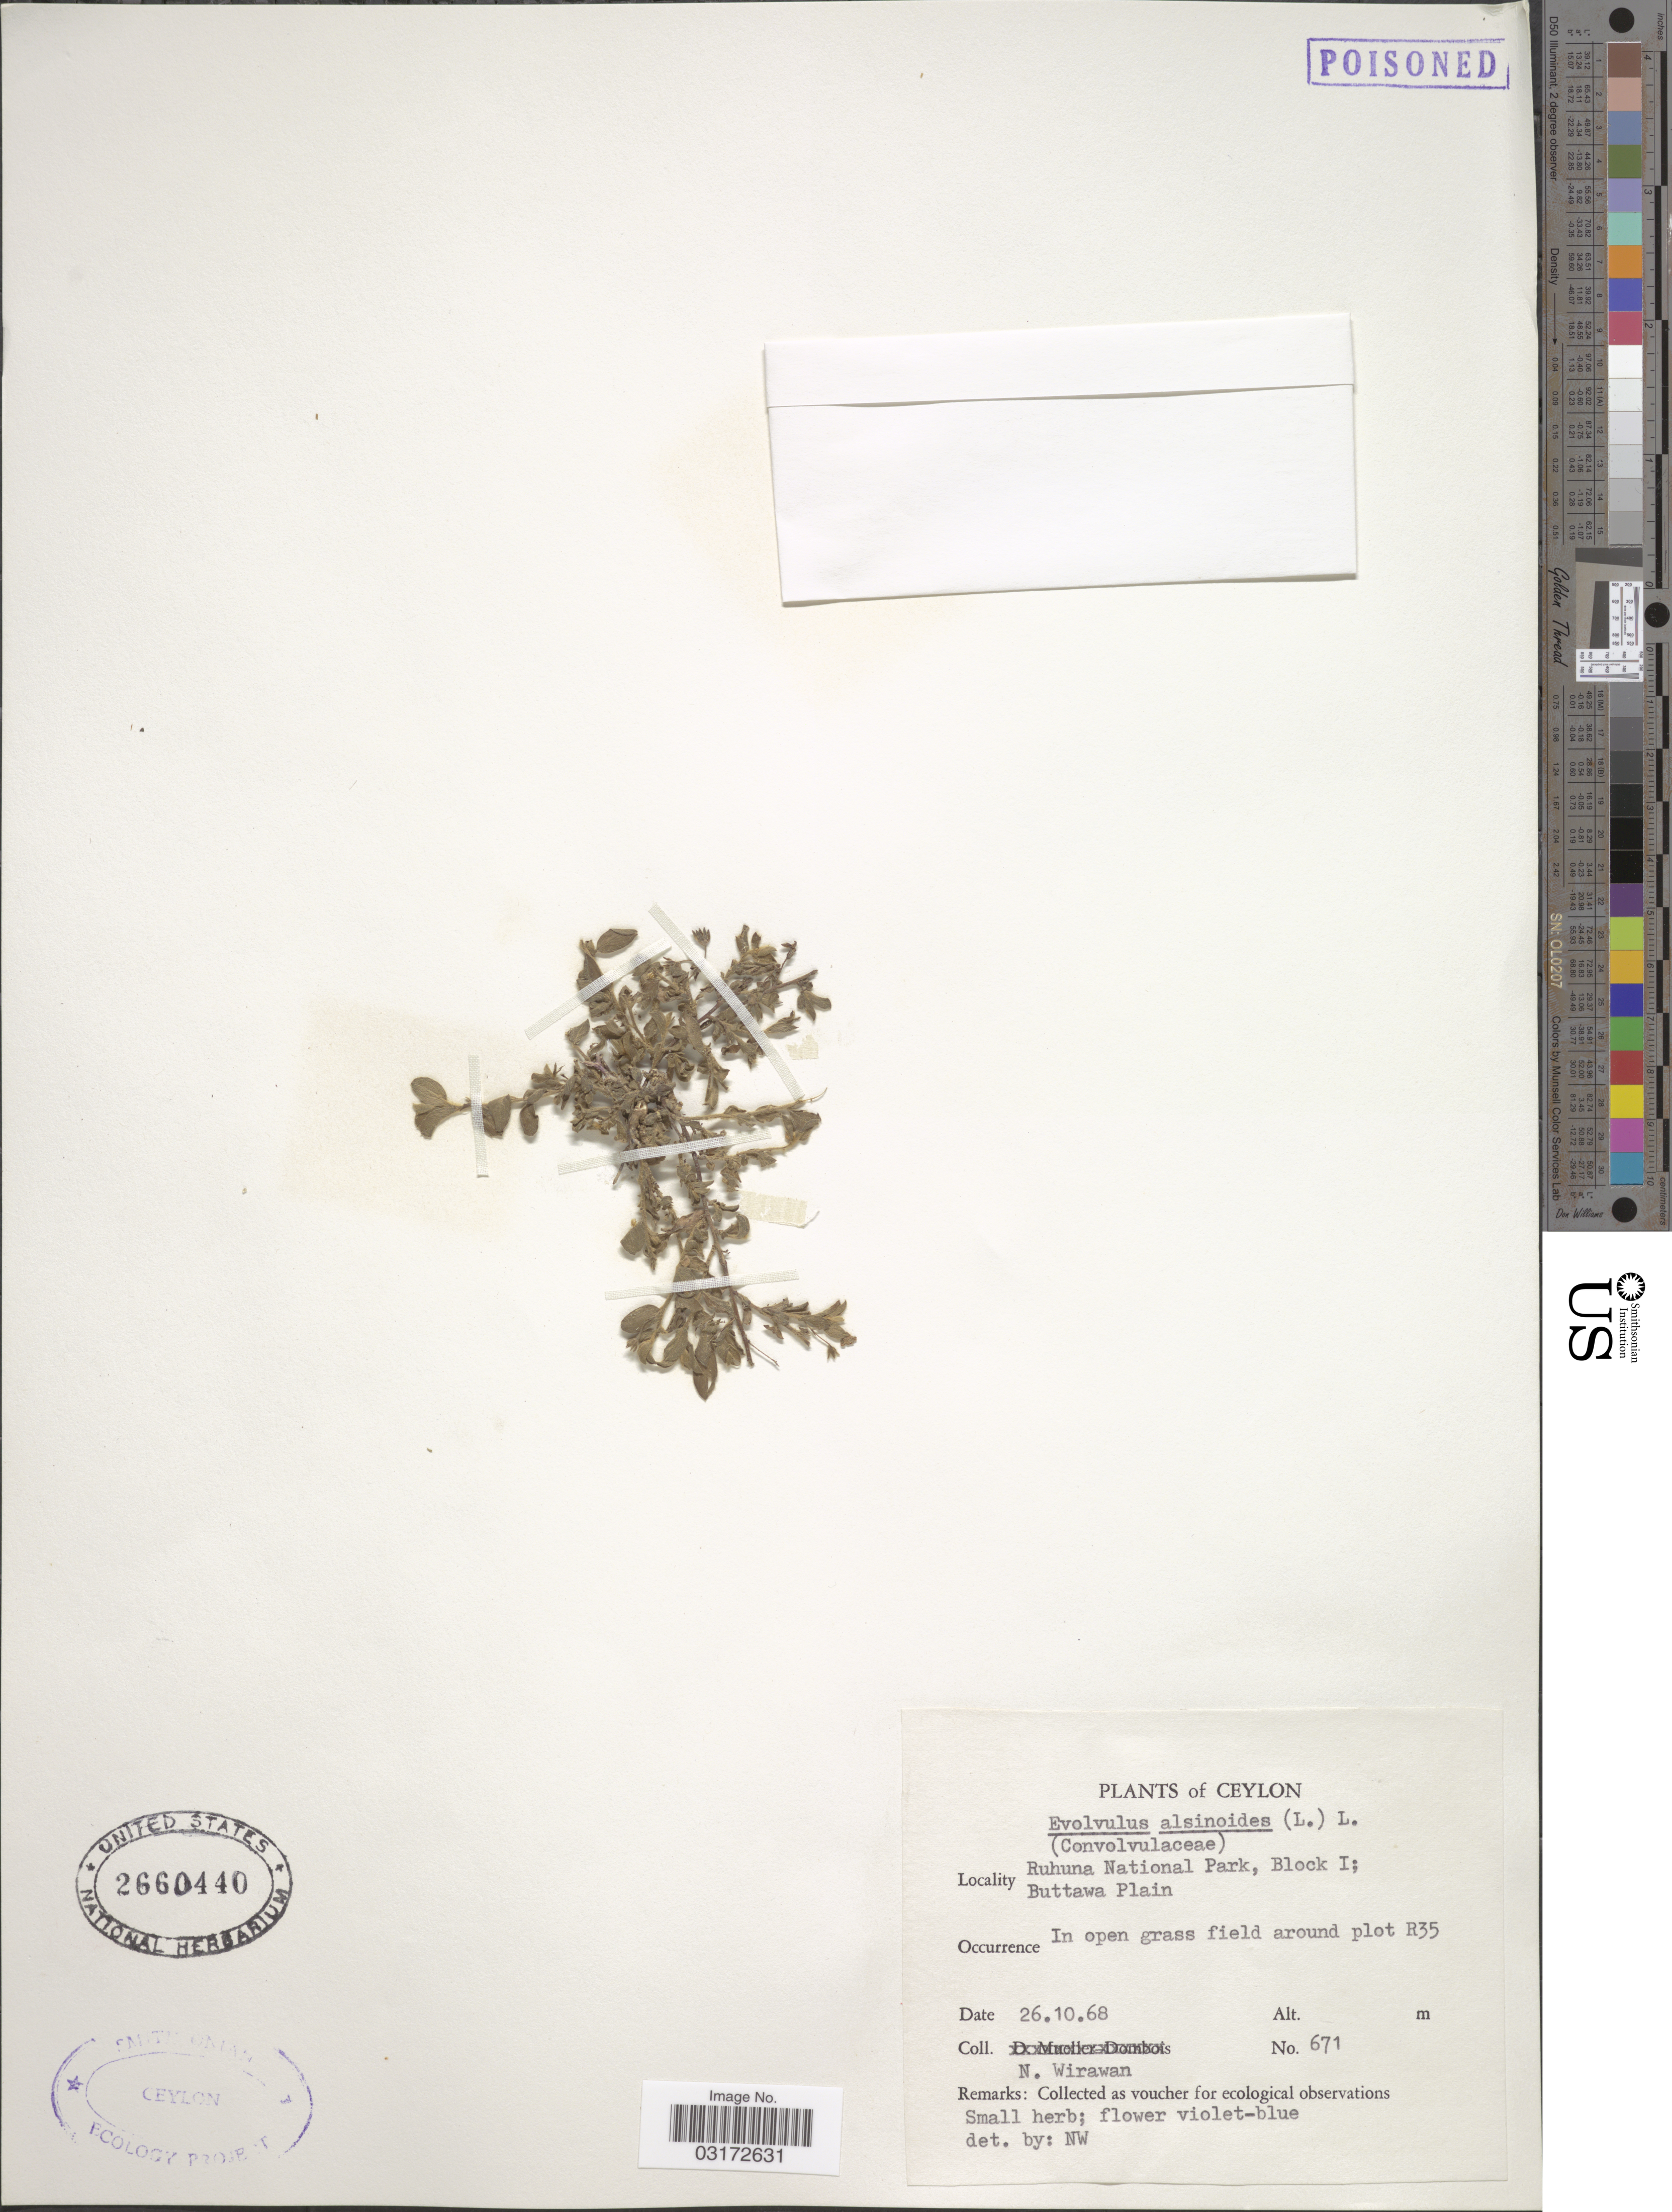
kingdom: Plantae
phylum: Tracheophyta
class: Magnoliopsida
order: Solanales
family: Convolvulaceae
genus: Evolvulus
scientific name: Evolvulus alsinoides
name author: (L.) L.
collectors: N. Wirawan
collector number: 671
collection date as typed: Transcribed d/m/y: 26/10/68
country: Sri Lanka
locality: Ceylon. Ruhuna National Park, Block I; Buttawa Plain. In open grass field around plot R35.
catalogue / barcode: US 2660440